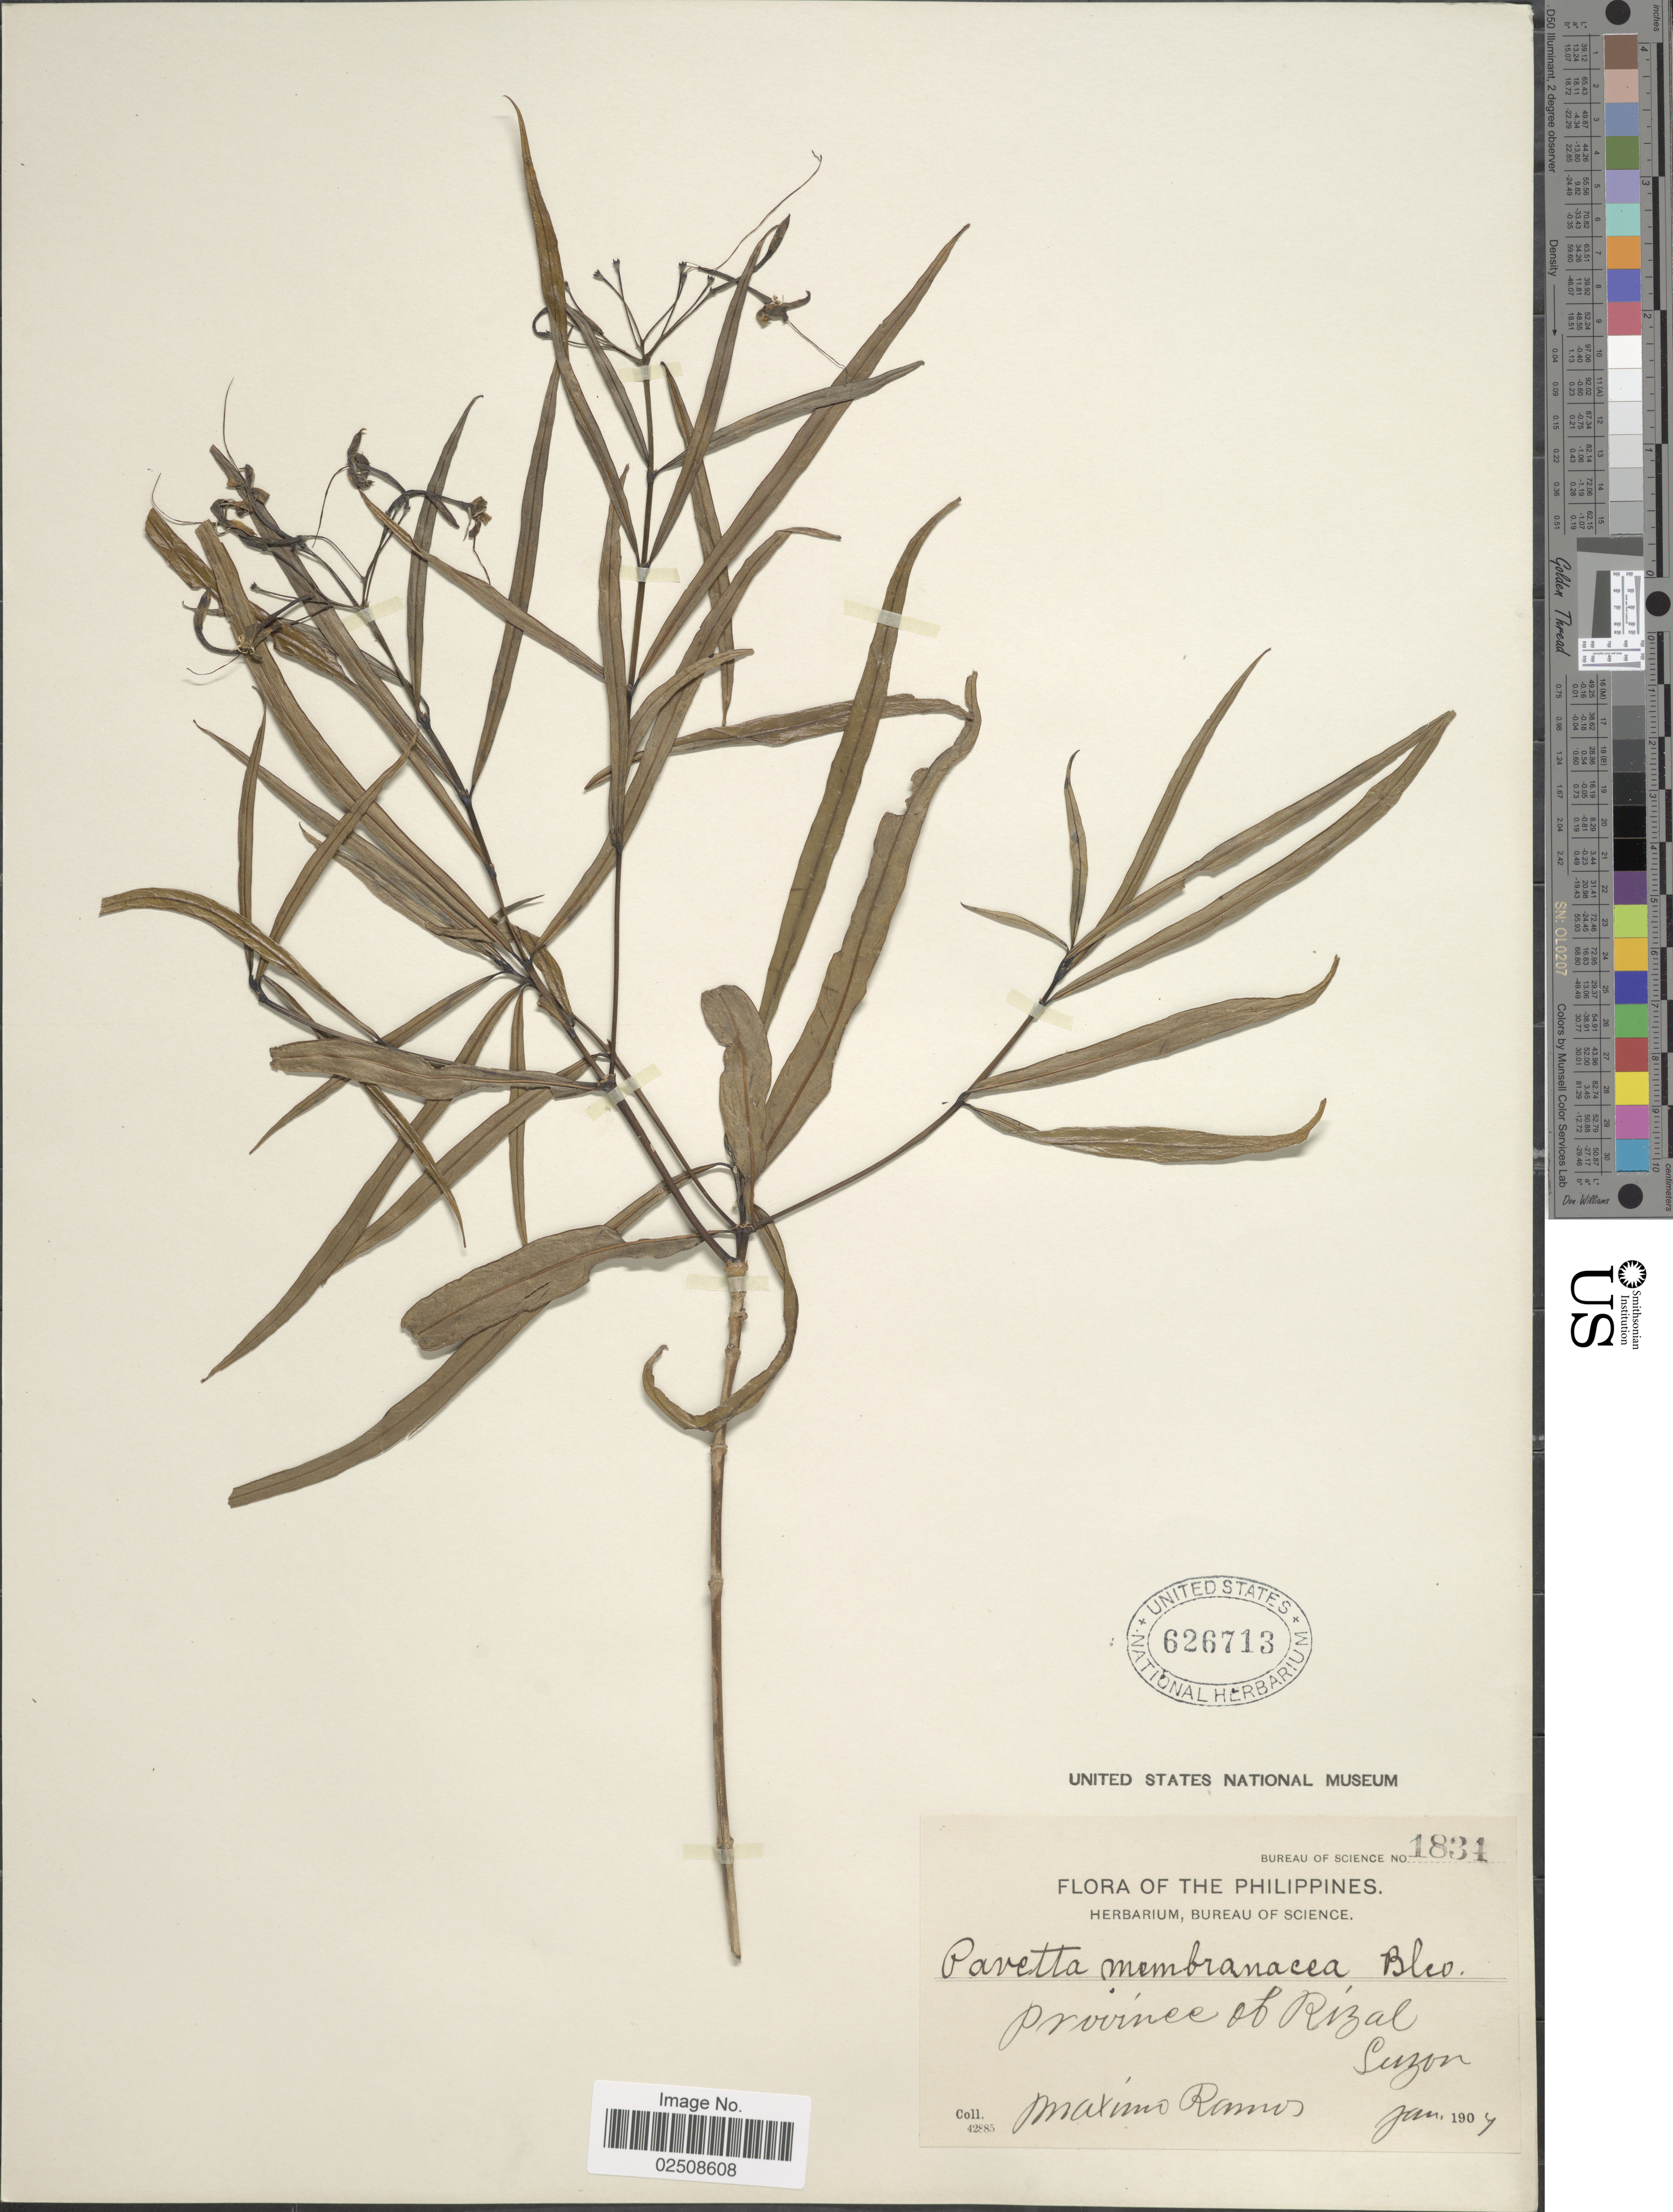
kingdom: Plantae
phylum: Tracheophyta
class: Magnoliopsida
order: Gentianales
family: Rubiaceae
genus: Pavetta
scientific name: Pavetta membranacea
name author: Blanco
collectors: M. Ramos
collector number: Bureau of Science 1834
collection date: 1907-01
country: Philippines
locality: Province of Rizal, Luzon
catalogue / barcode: US 626713